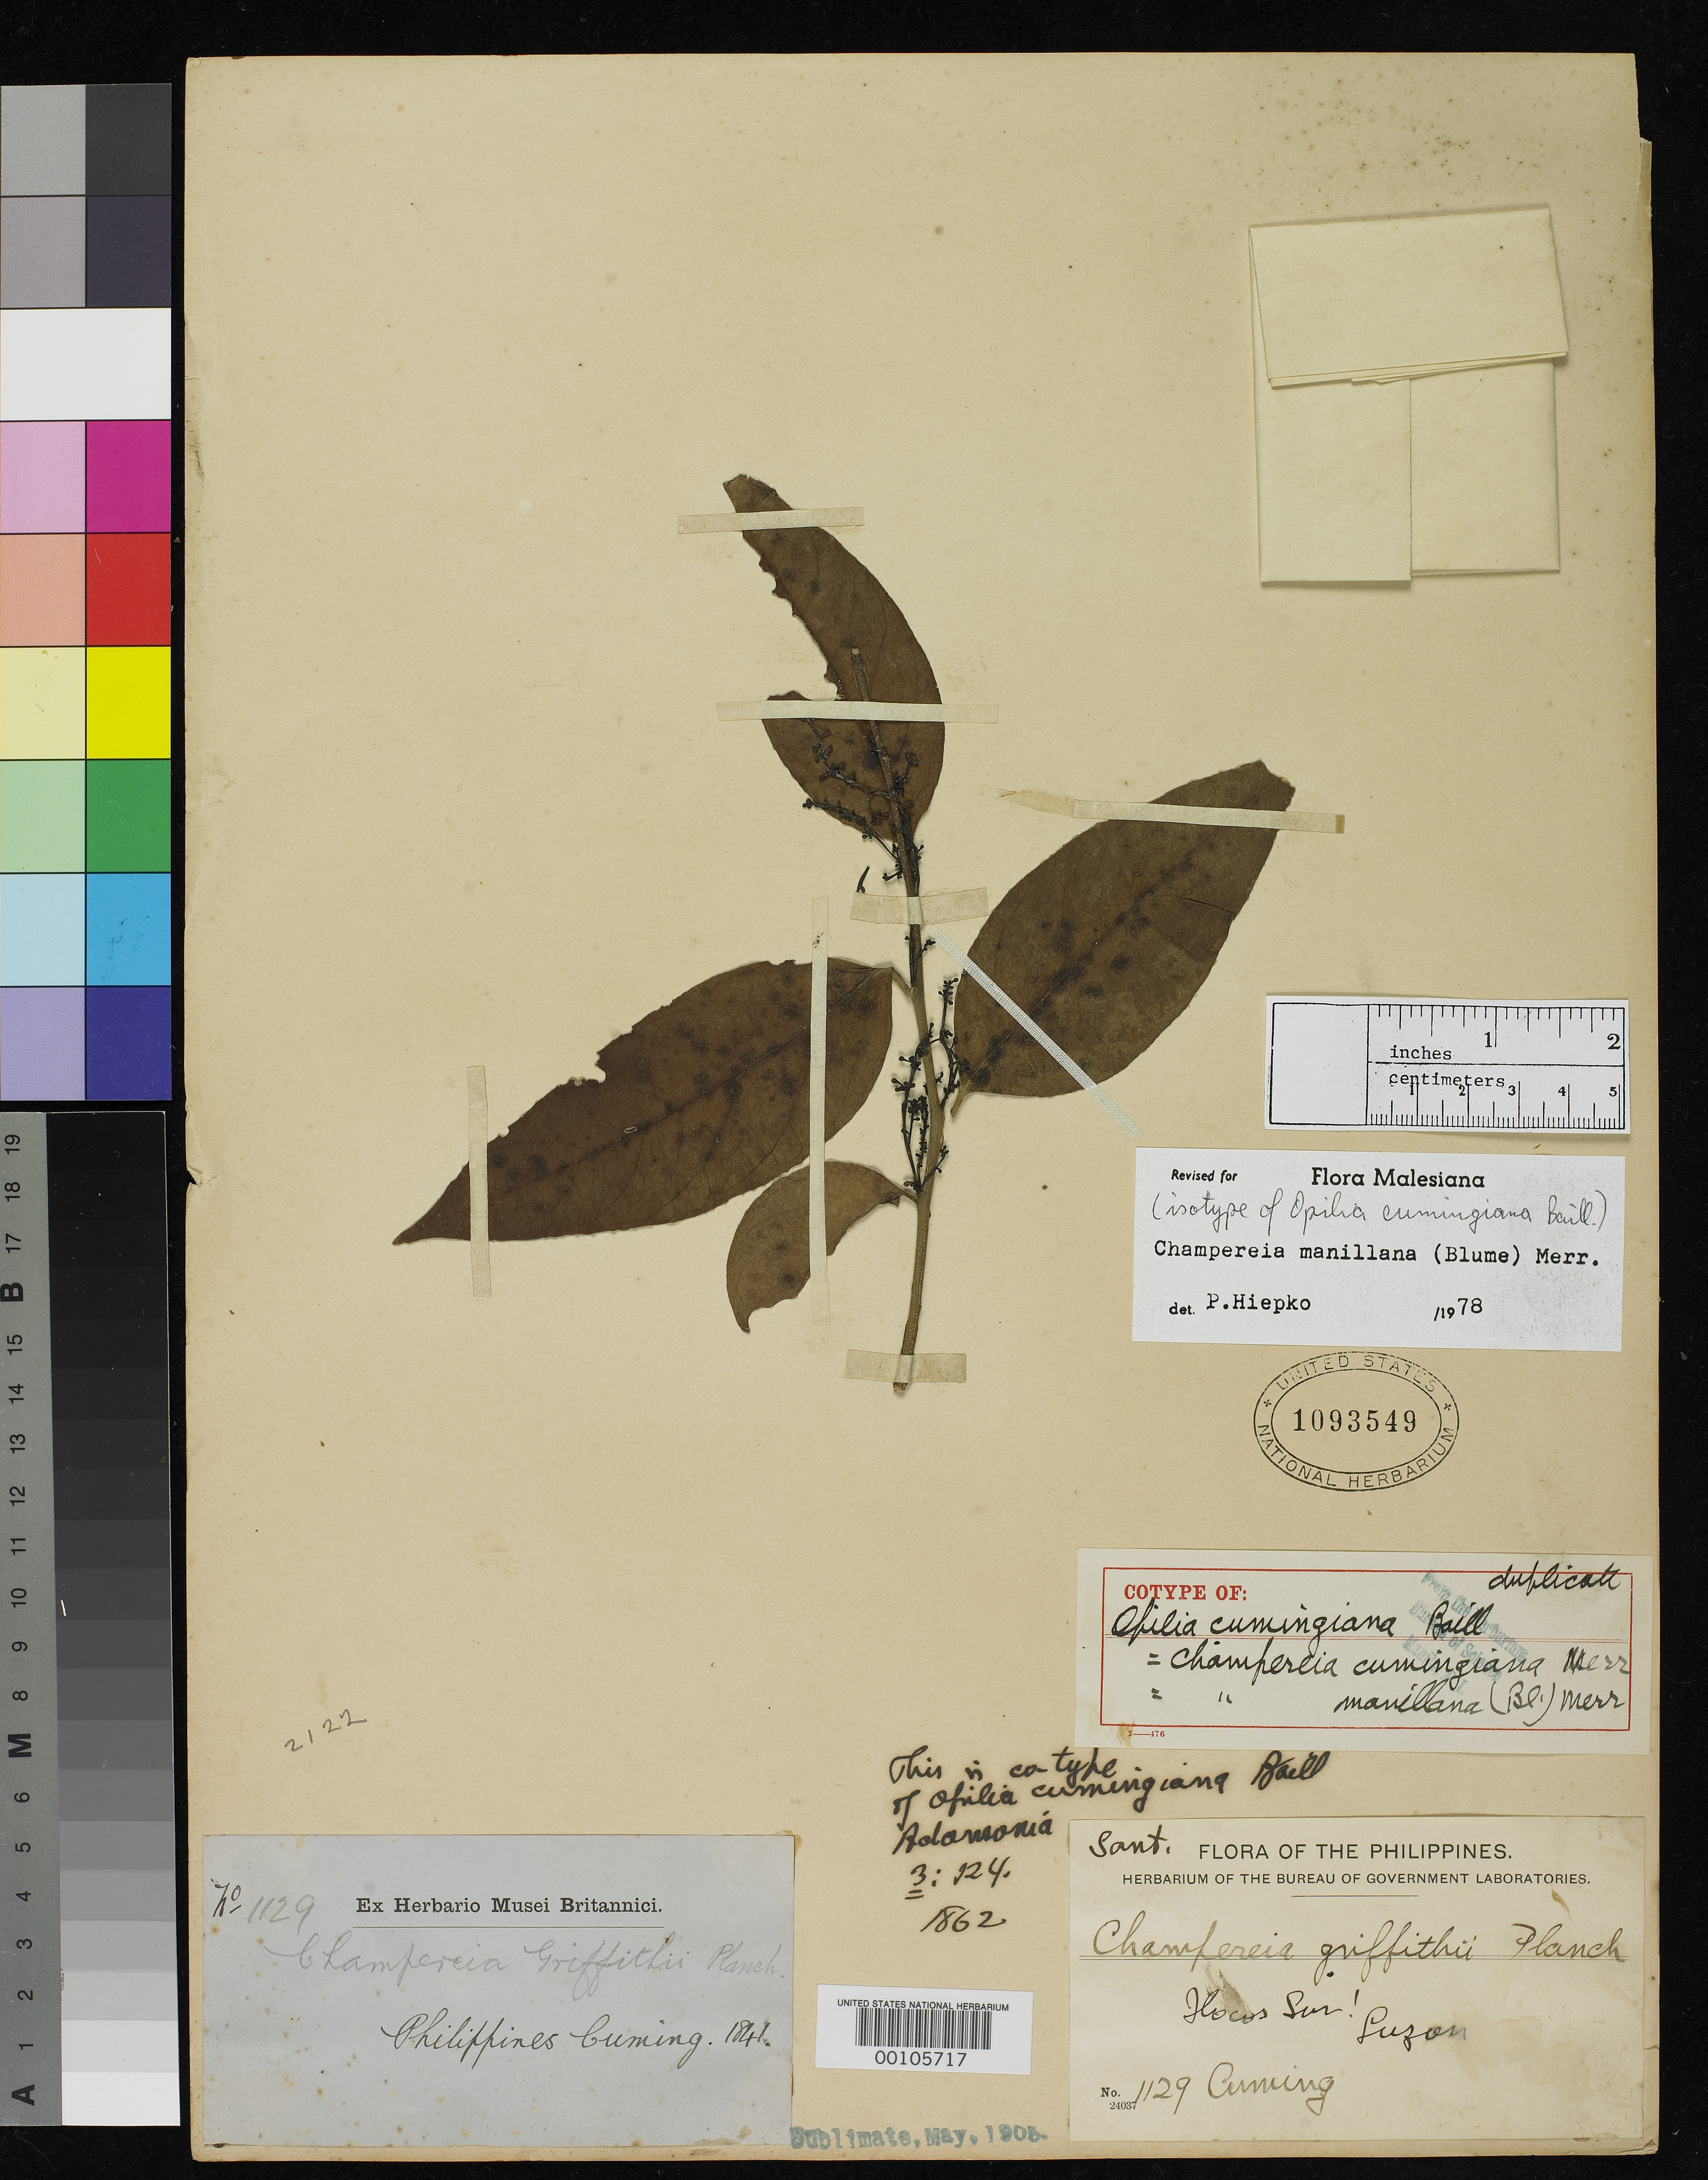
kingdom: Plantae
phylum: Tracheophyta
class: Magnoliopsida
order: Santalales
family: Opiliaceae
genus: Opilia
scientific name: Opilia cumingiana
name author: Baill.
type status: Isotype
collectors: H. Cuming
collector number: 1129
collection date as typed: May 1905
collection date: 1905-05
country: Philippines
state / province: Ilocos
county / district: Ilocos Sur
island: Luzon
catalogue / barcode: US 1093549